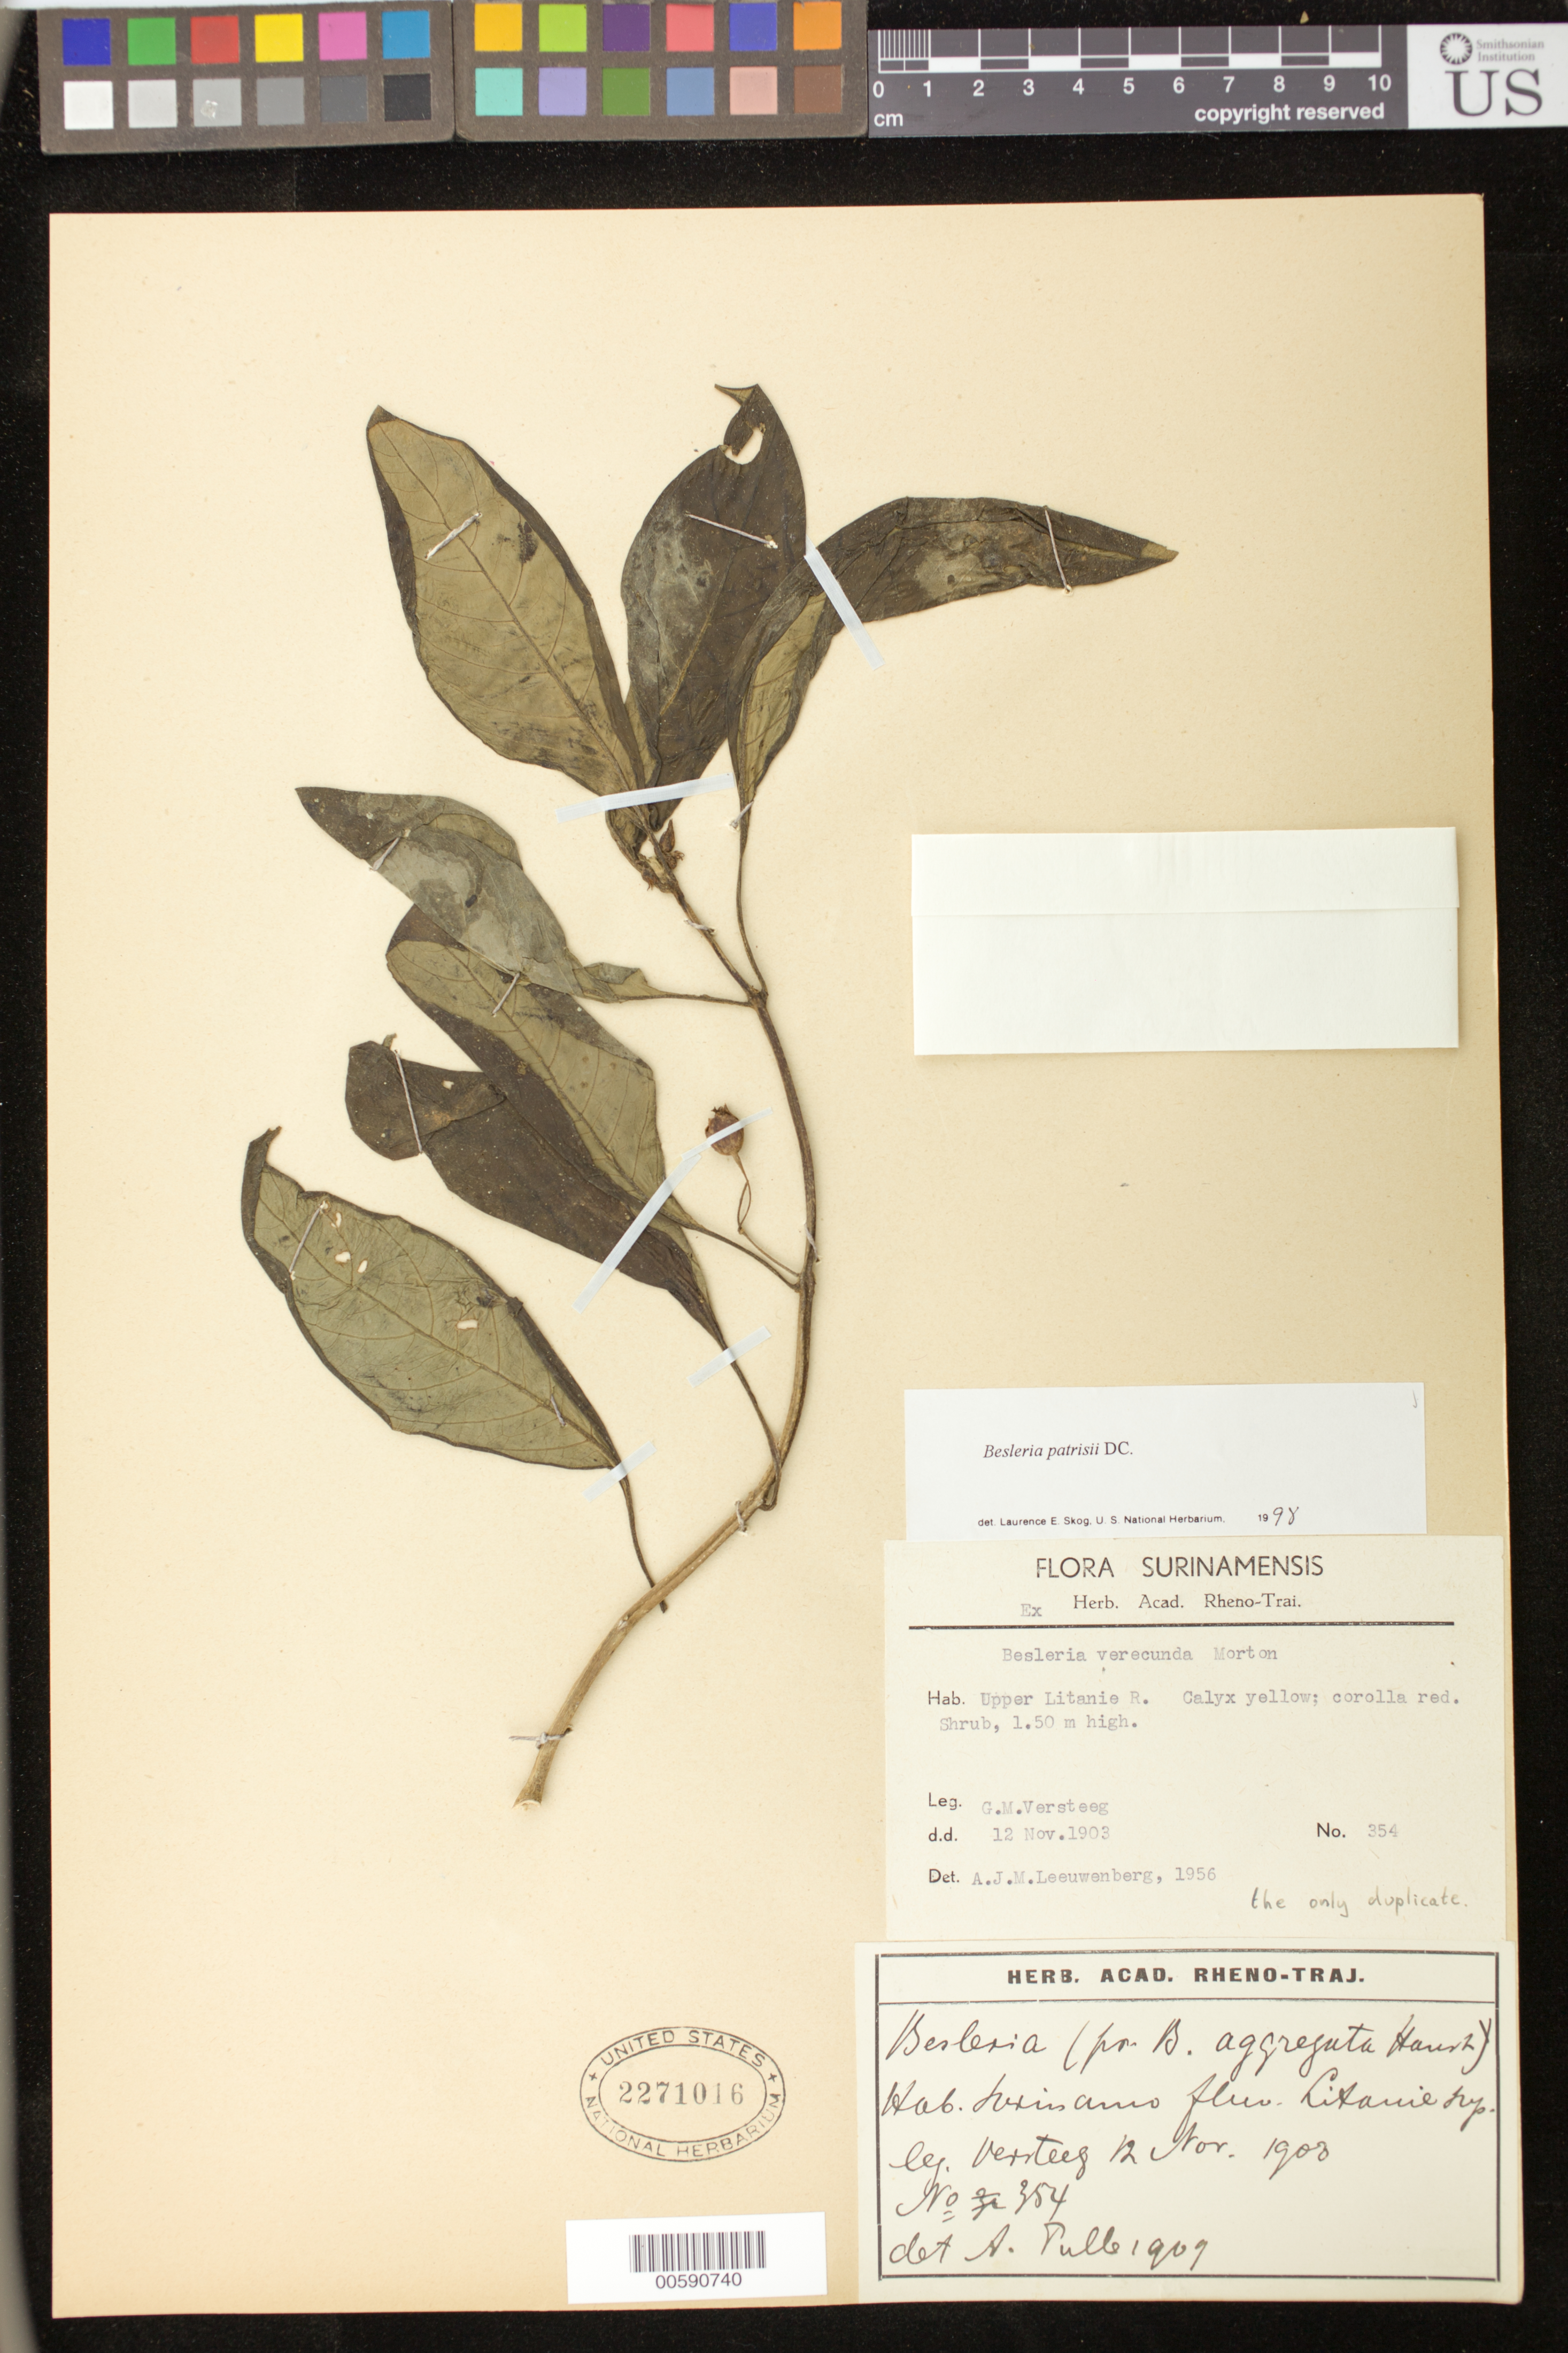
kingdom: Plantae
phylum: Tracheophyta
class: Magnoliopsida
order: Lamiales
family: Gesneriaceae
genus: Besleria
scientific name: Besleria patrisii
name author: DC.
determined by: Skog, Laurence E.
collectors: G. Versteeg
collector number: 354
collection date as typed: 12 Nov 1903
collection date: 1903-11-12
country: Suriname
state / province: Sipaliwini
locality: Upper Litanie R.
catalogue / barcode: US 2271016